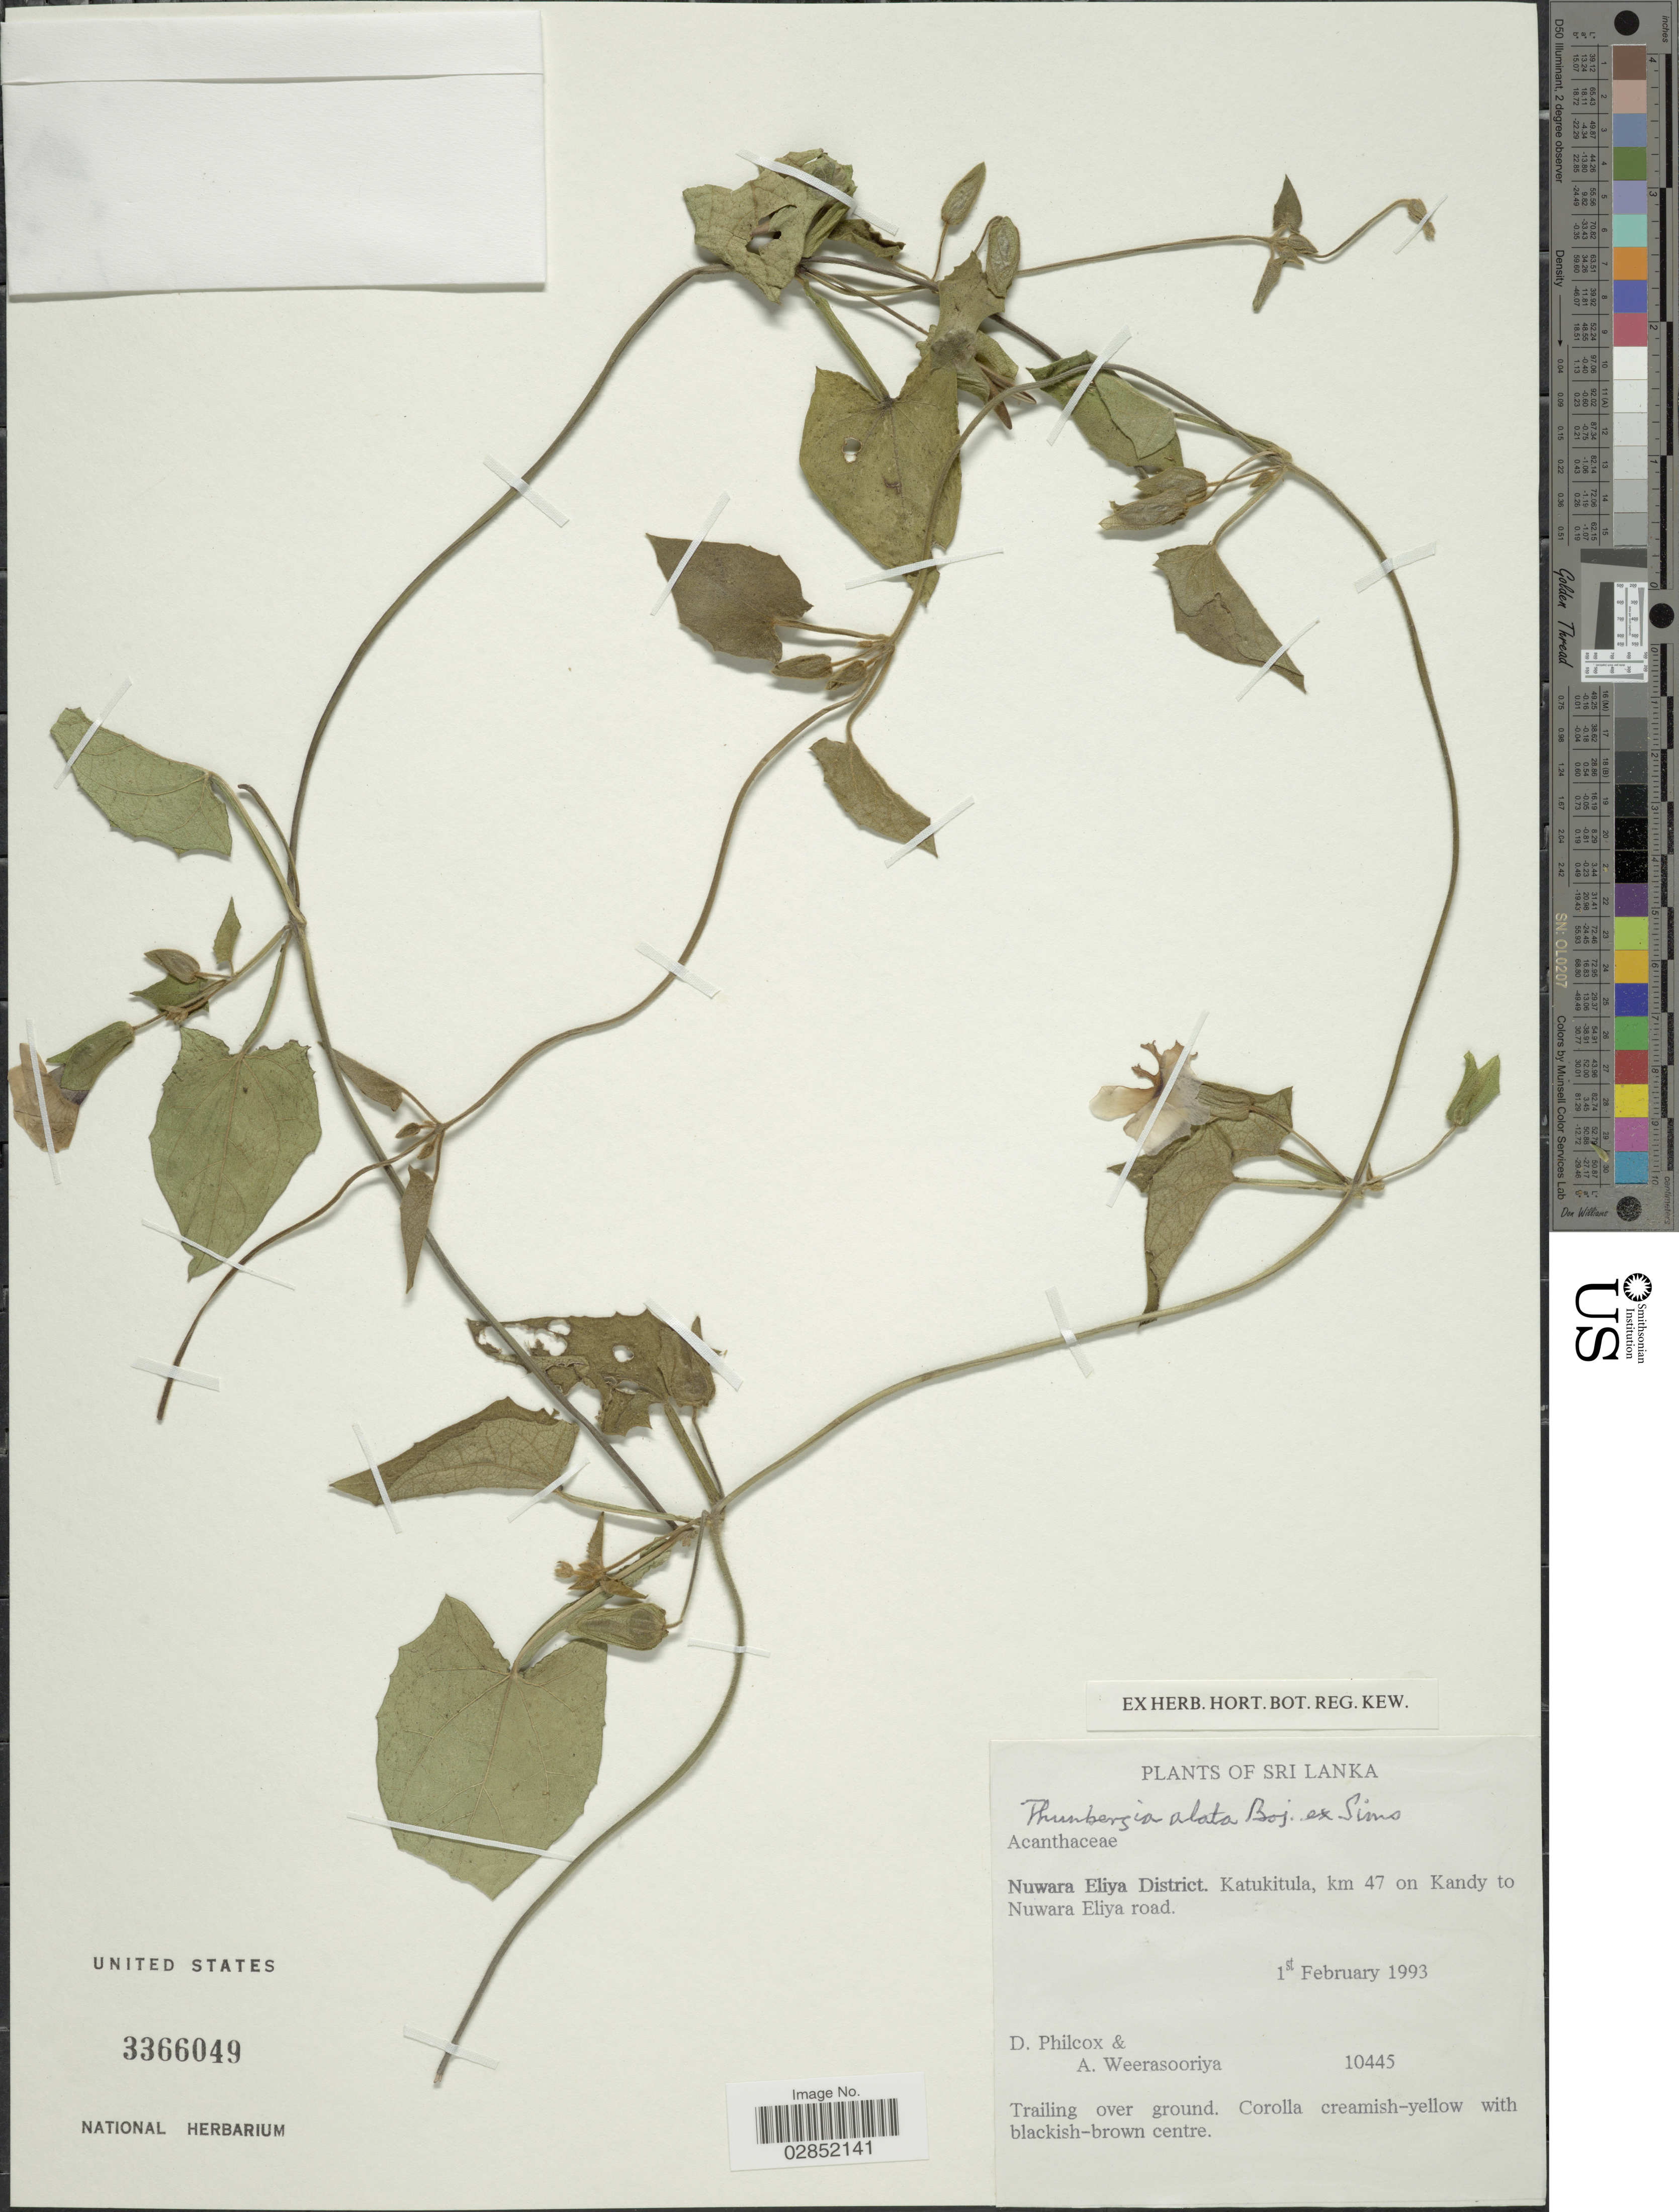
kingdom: Plantae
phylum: Tracheophyta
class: Magnoliopsida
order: Lamiales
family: Acanthaceae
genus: Thunbergia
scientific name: Thunbergia alata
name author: Bojer ex Sims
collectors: D. Philcox & A. Weerasooriya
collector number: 10445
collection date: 1993-02-01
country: Sri Lanka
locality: Nuwara Eliya District. Katukitula, km 47 on Kandy to Nuwara Eliya road.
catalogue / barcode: US 3366049